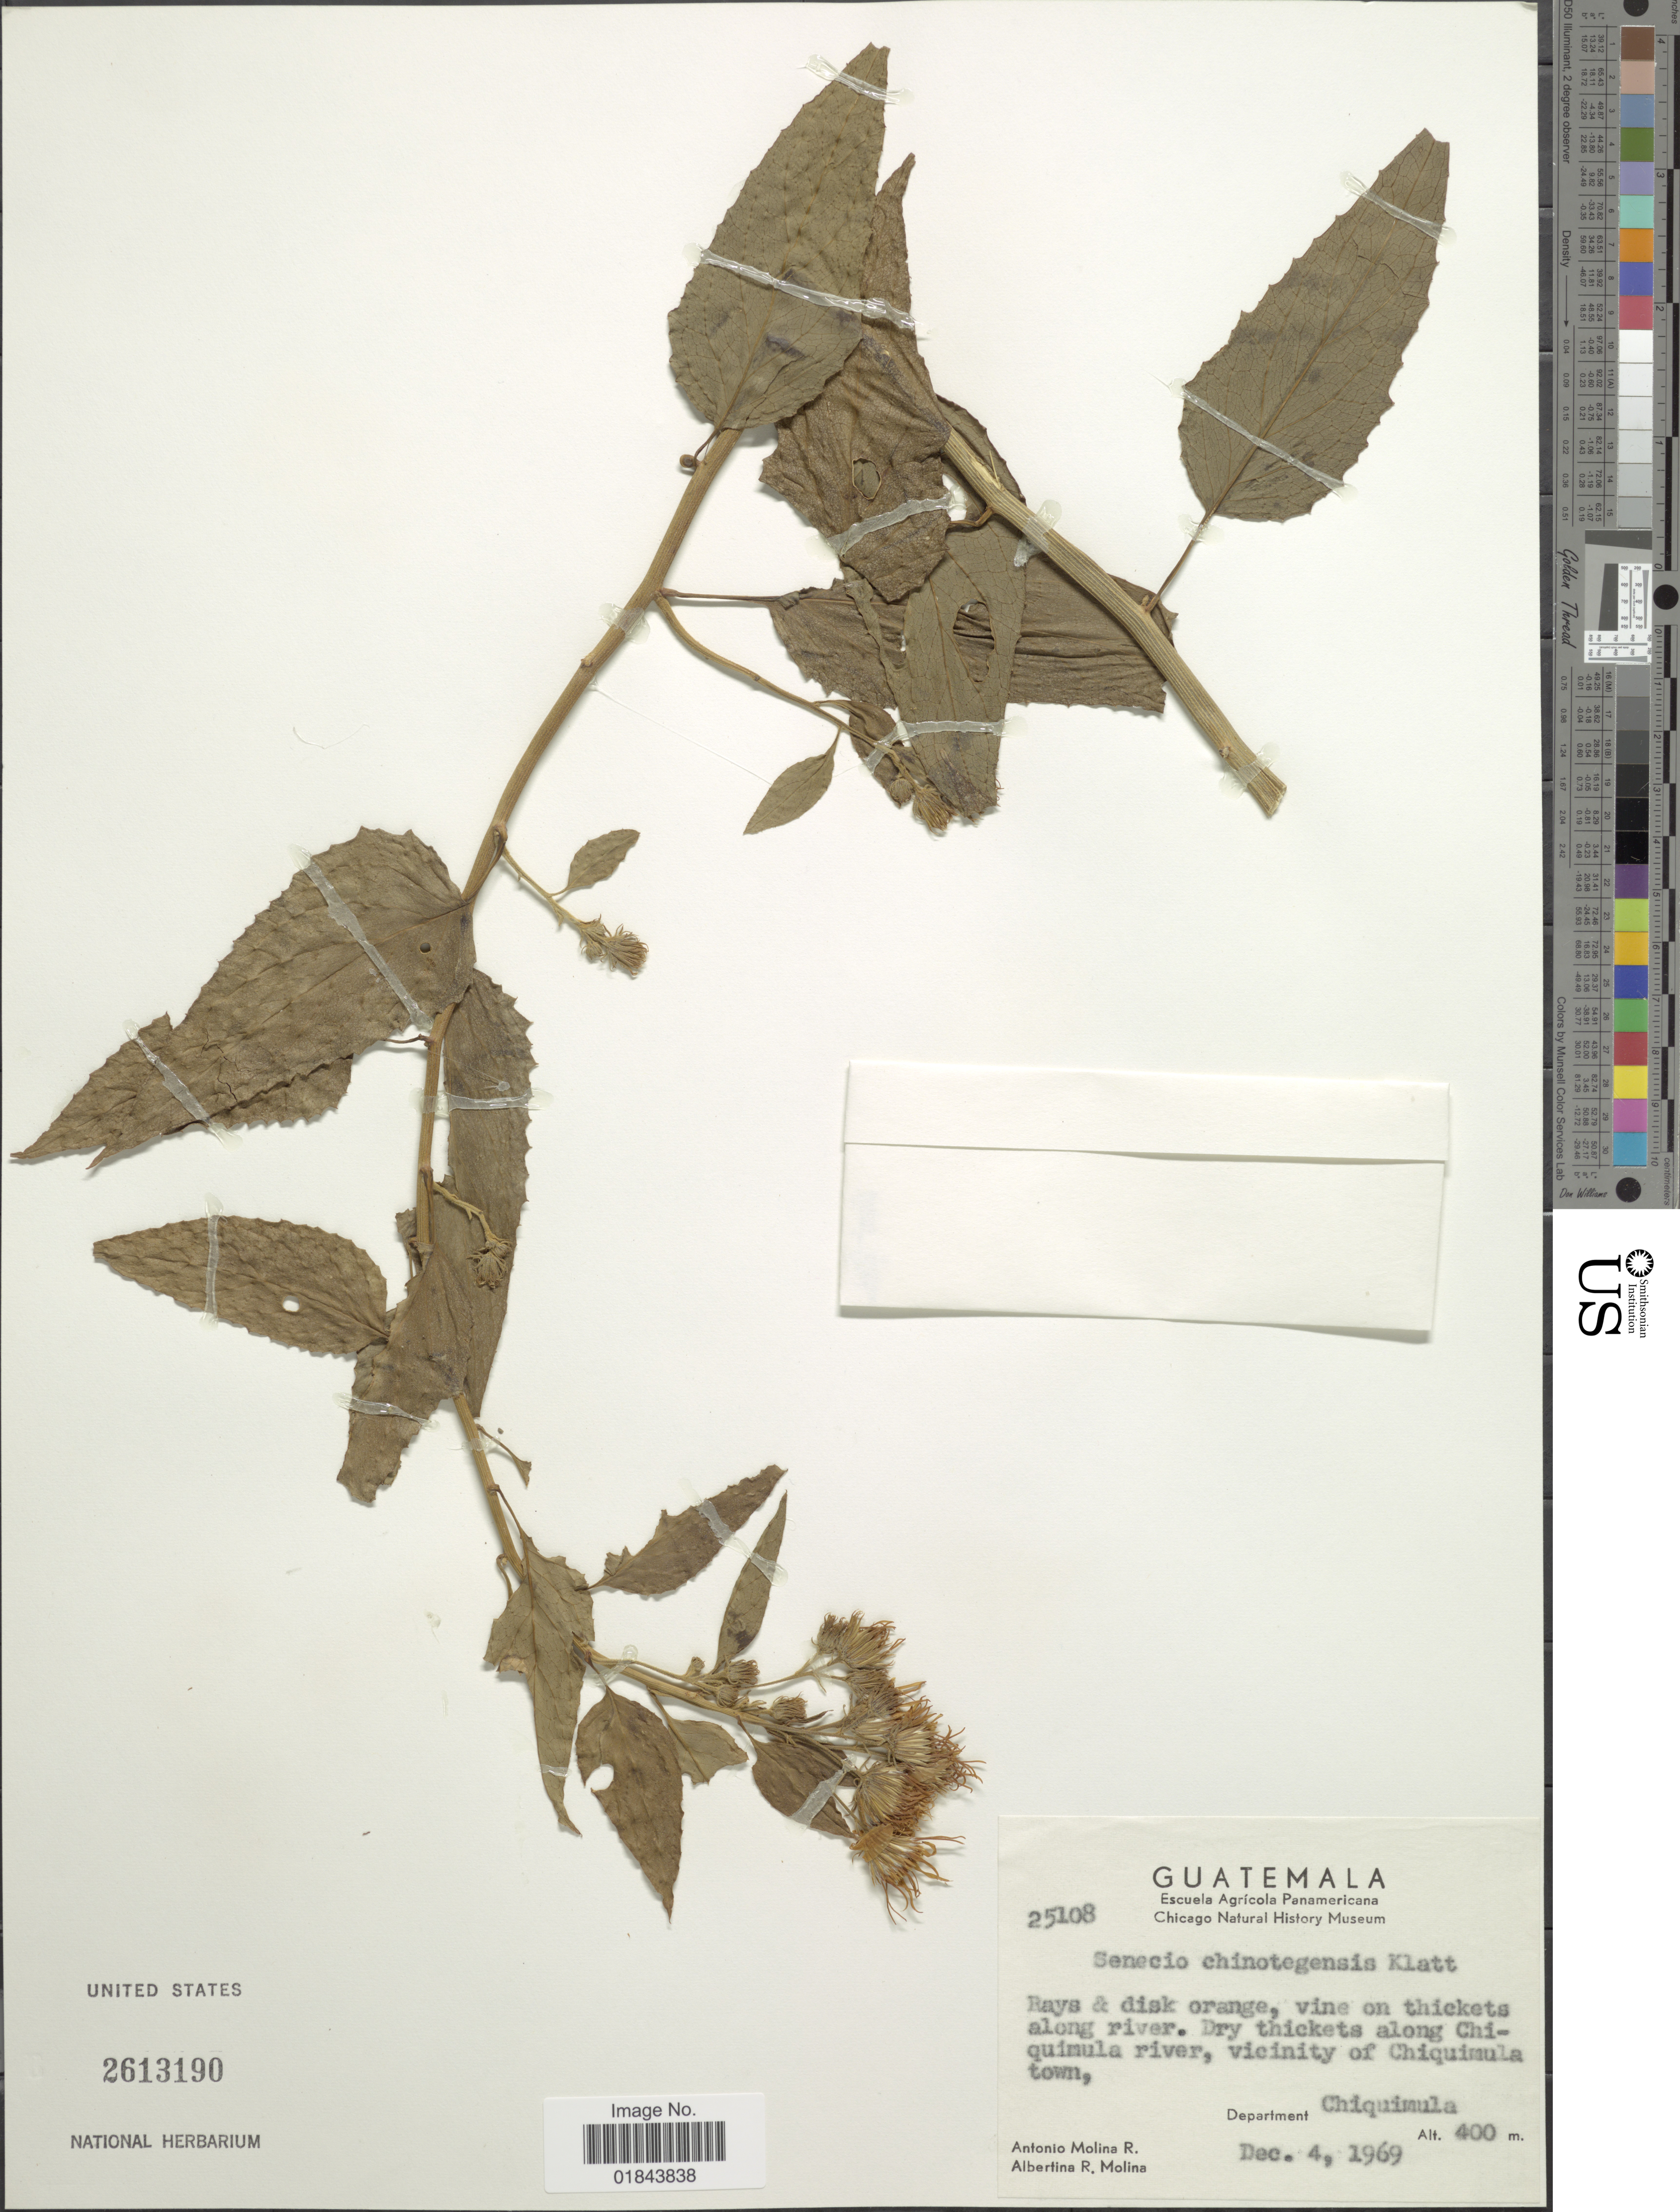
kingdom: Plantae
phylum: Tracheophyta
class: Magnoliopsida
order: Asterales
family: Asteraceae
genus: Pseudogynoxys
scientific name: Pseudogynoxys haenkei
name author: (DC.) Cabrera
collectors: A. Molina R. & A. R. Molina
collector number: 25108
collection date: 1969-12-04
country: Guatemala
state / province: Chiquimula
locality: Dry thickets along Chiquimula river, vicinity of Chiquimula town, Department Chiquimula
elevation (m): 400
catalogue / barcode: US 2613190